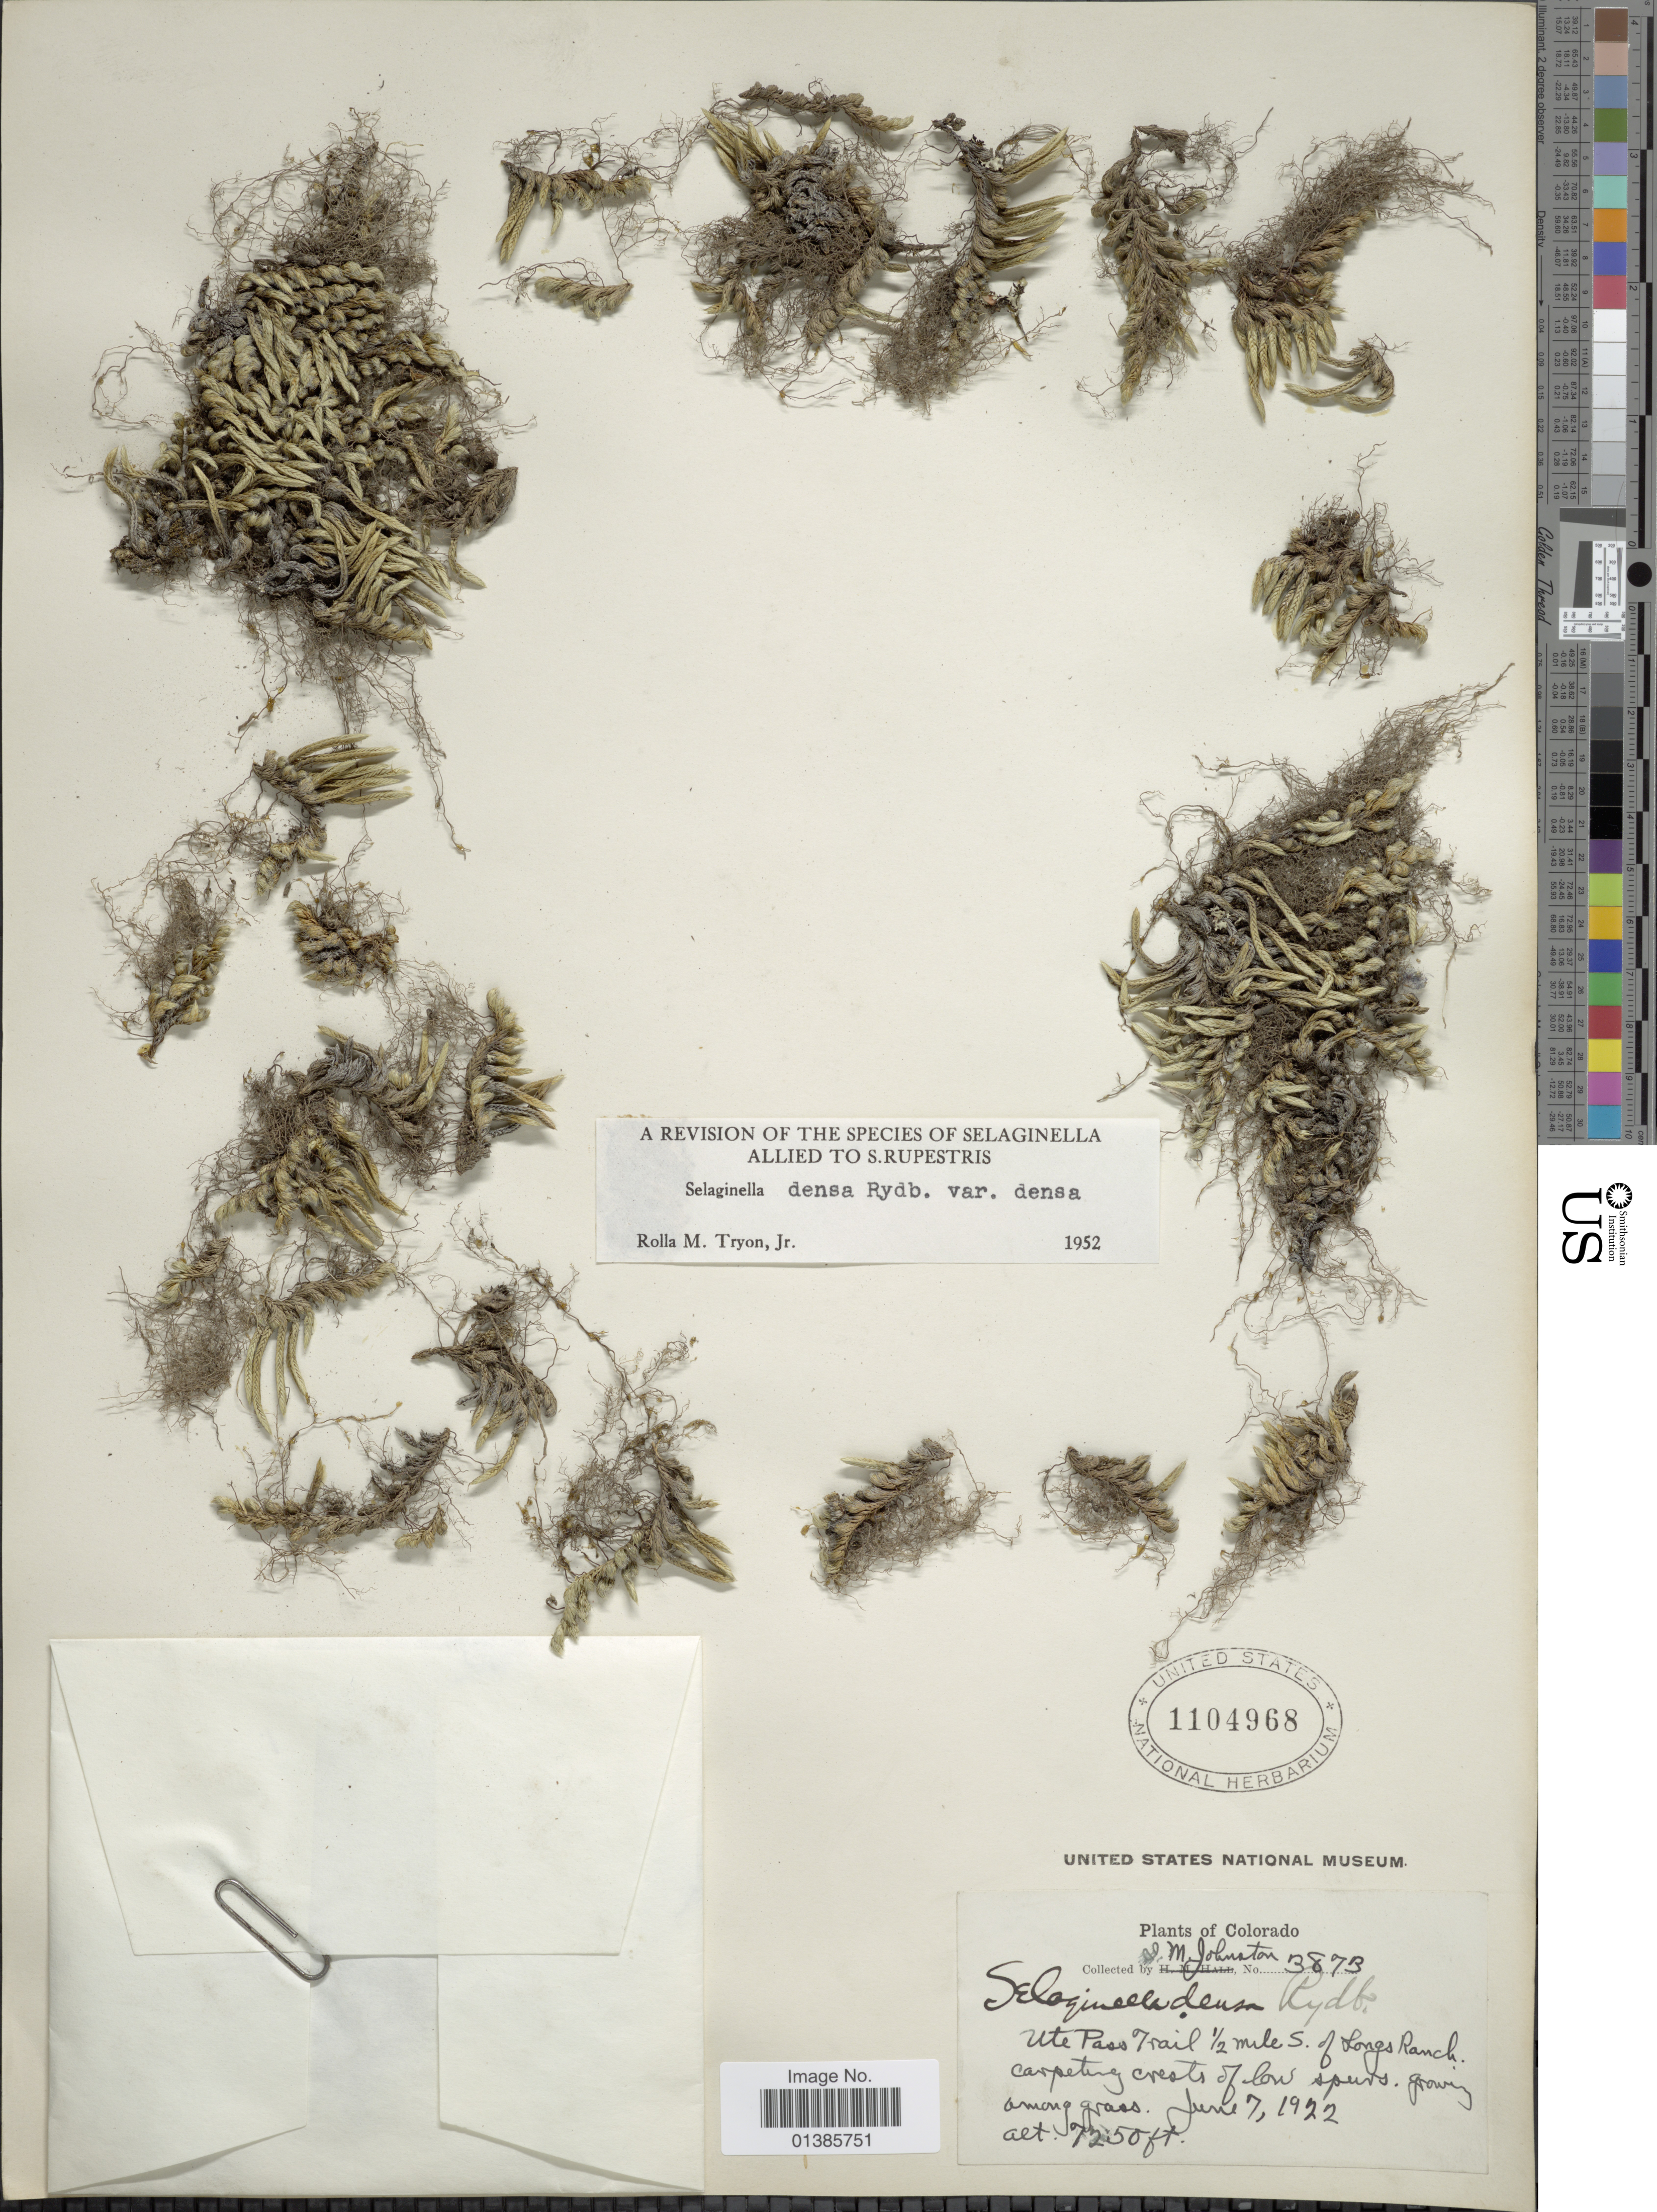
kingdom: Plantae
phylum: Tracheophyta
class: Lycopodiopsida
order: Selaginellales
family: Selaginellaceae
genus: Selaginella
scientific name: Selaginella densa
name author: Rydb.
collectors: I.M. Johnston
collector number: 3873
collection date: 1922-06-07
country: United States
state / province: Colorado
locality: Ute Pass Trail ½ mile S. of Longs Ranch.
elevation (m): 2210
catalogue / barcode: US 1104968